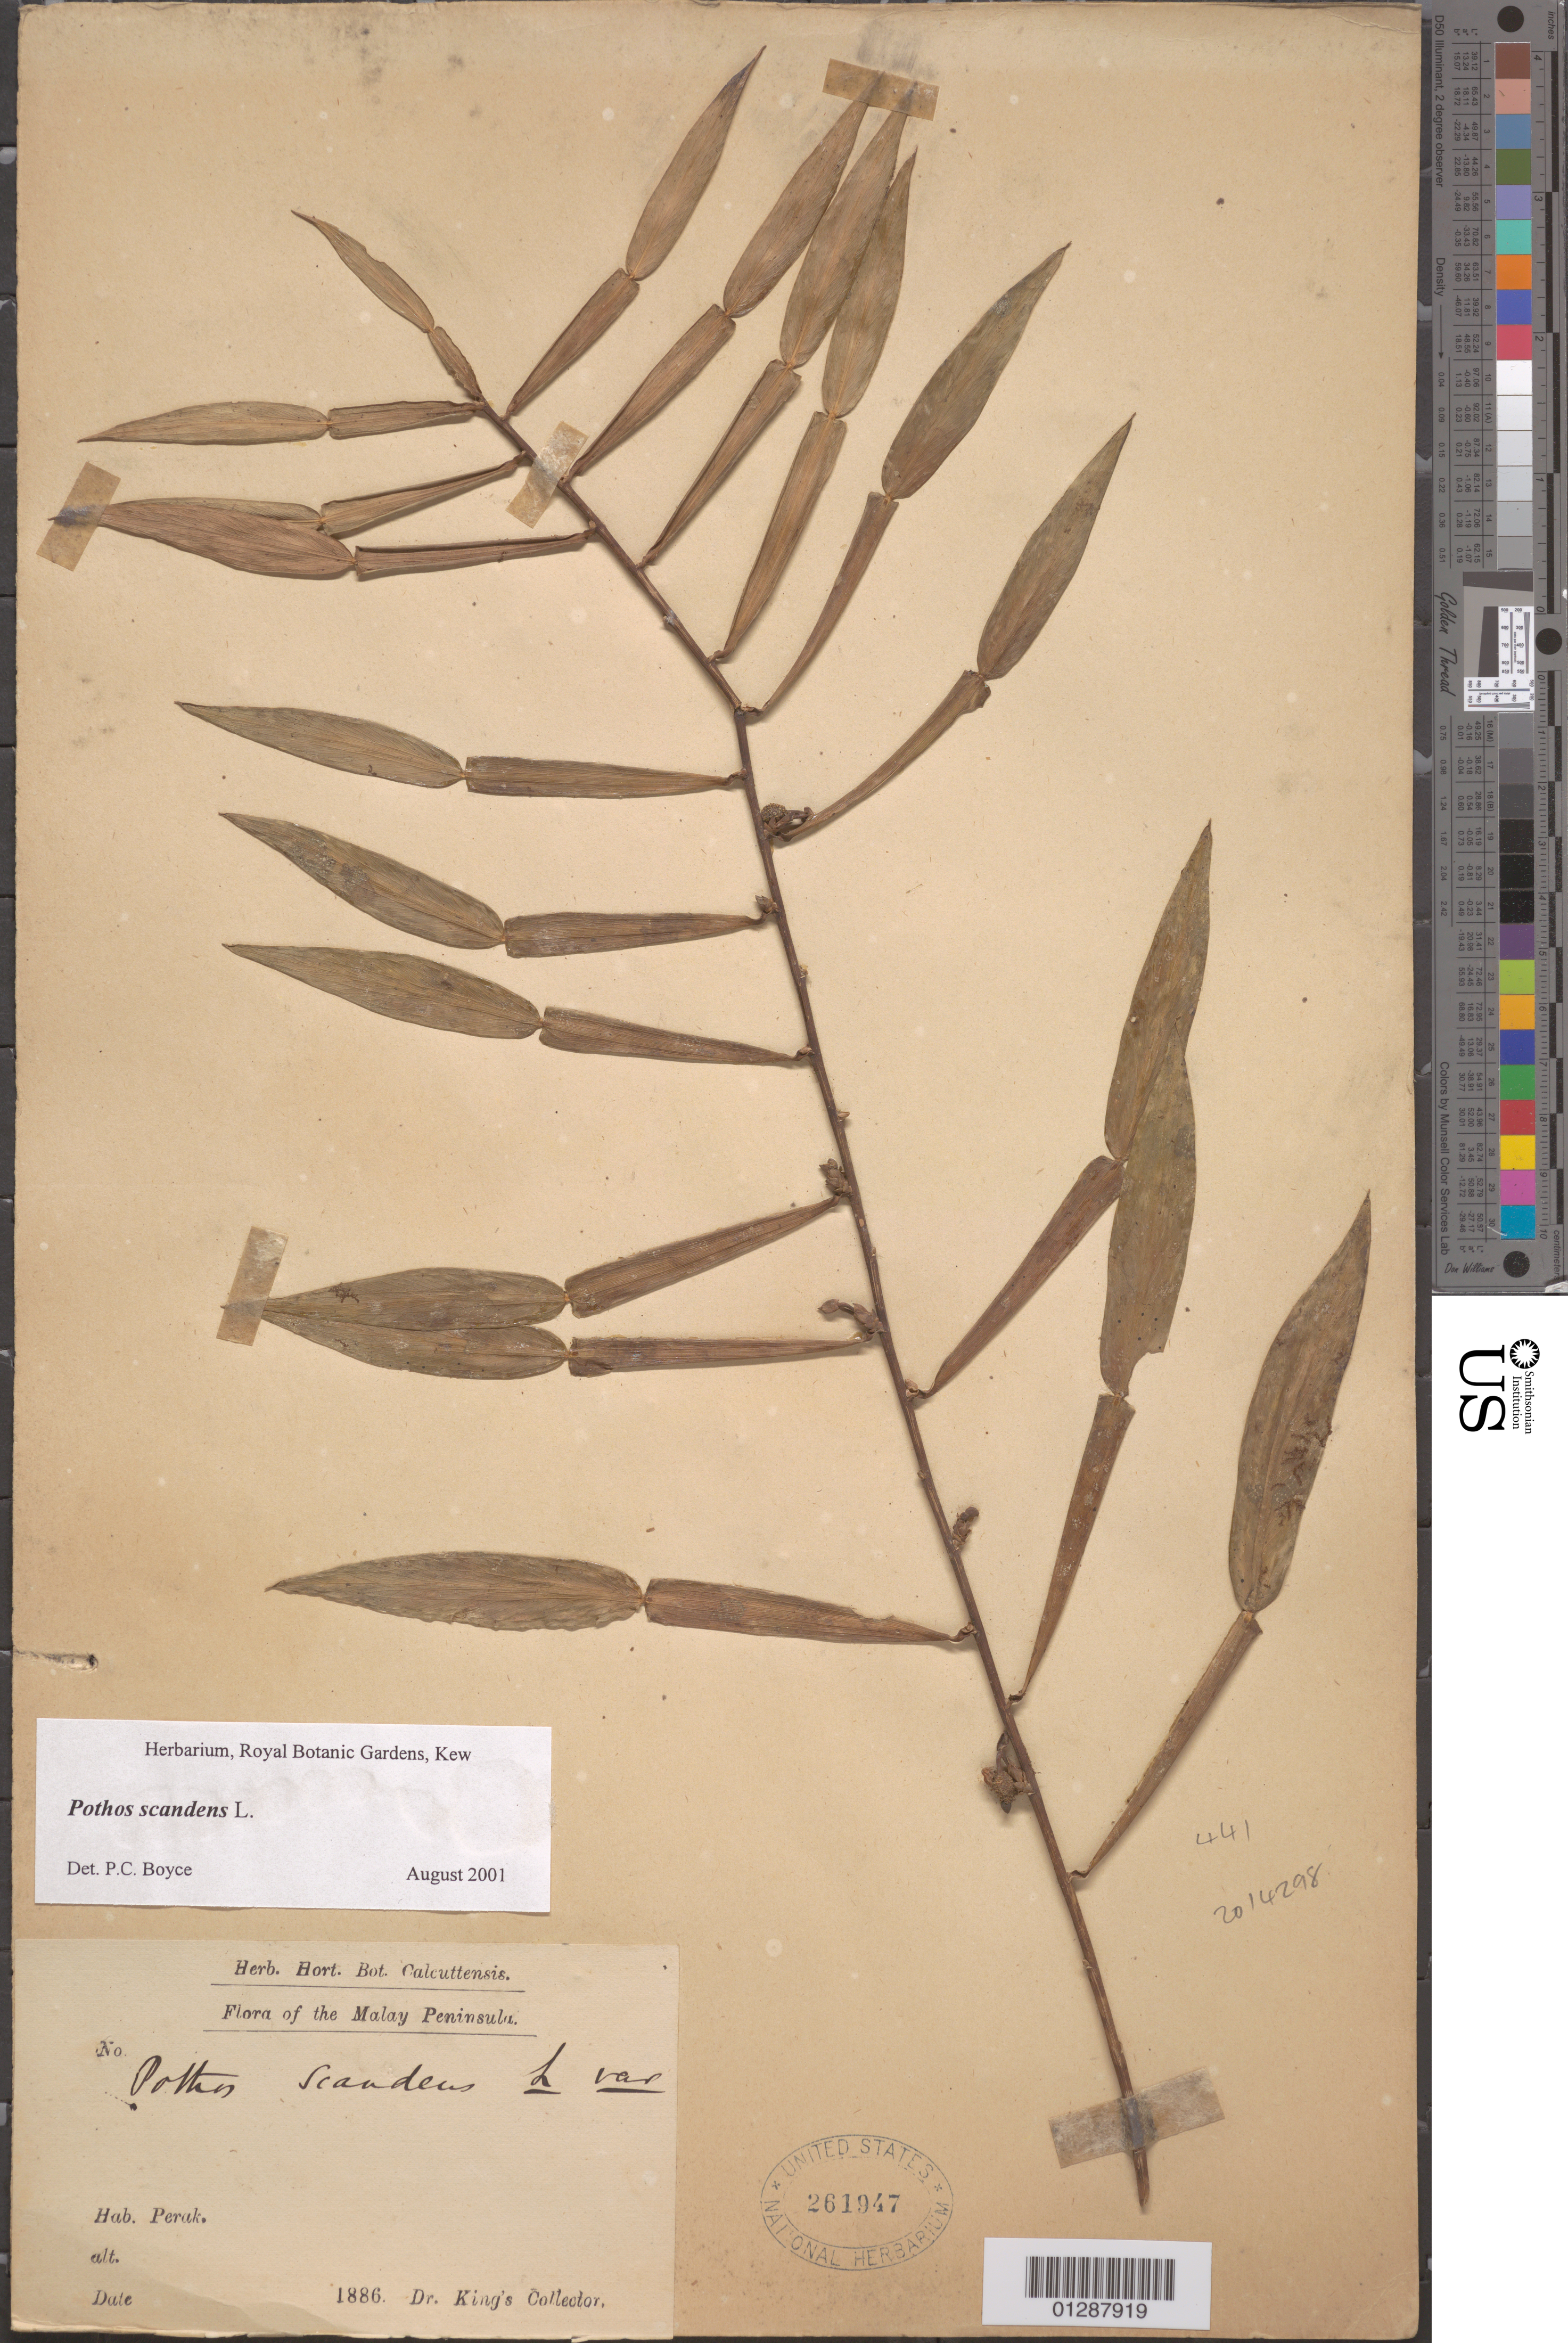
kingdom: Plantae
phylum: Tracheophyta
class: Liliopsida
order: Alismatales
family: Araceae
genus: Pothos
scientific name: Pothos scandens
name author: L.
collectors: Dr. King's collector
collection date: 1886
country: Malaysia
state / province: Perak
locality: The Malay Peninsula.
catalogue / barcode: US 261947